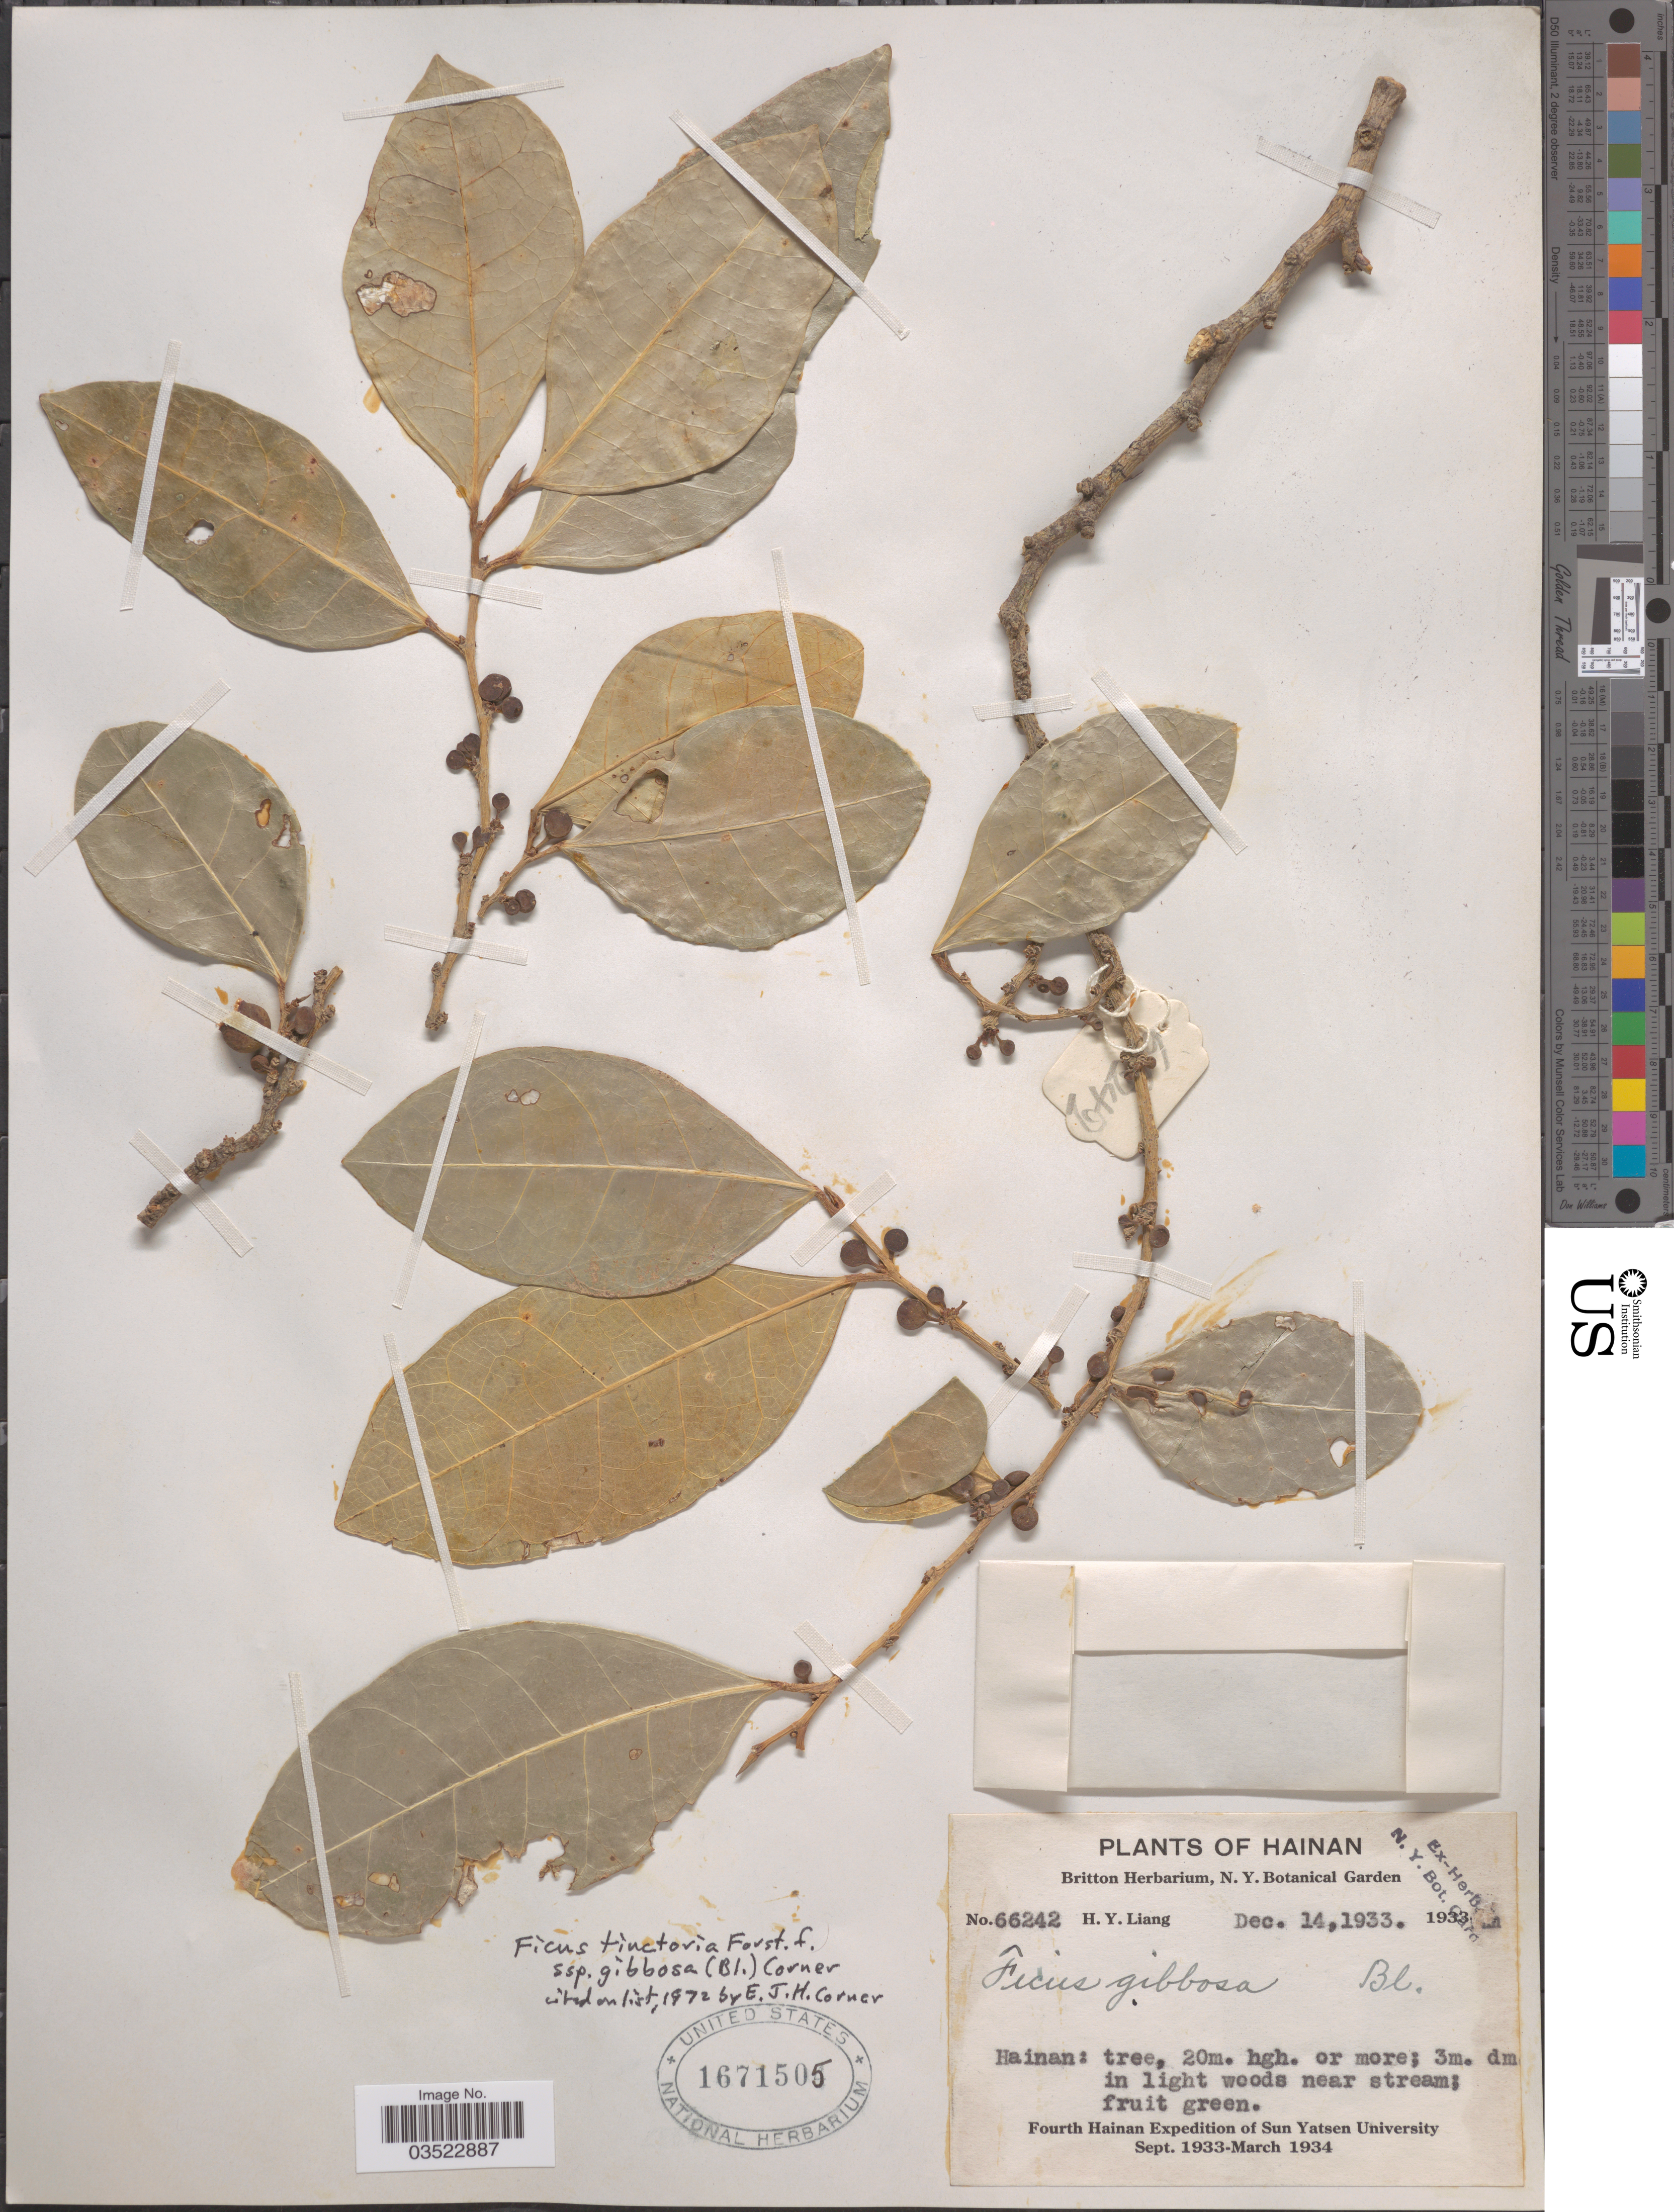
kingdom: Plantae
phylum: Tracheophyta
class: Magnoliopsida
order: Rosales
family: Moraceae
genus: Ficus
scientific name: Ficus tinctoria subsp. gibbosa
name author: (Blume) Corner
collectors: H. Y. Liang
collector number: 66242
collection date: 1933-12-14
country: China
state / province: Hainan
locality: Fourth Hainan Expedition of Sun Yatsen University Sept. 1933-March 1934.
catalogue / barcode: US 1671505